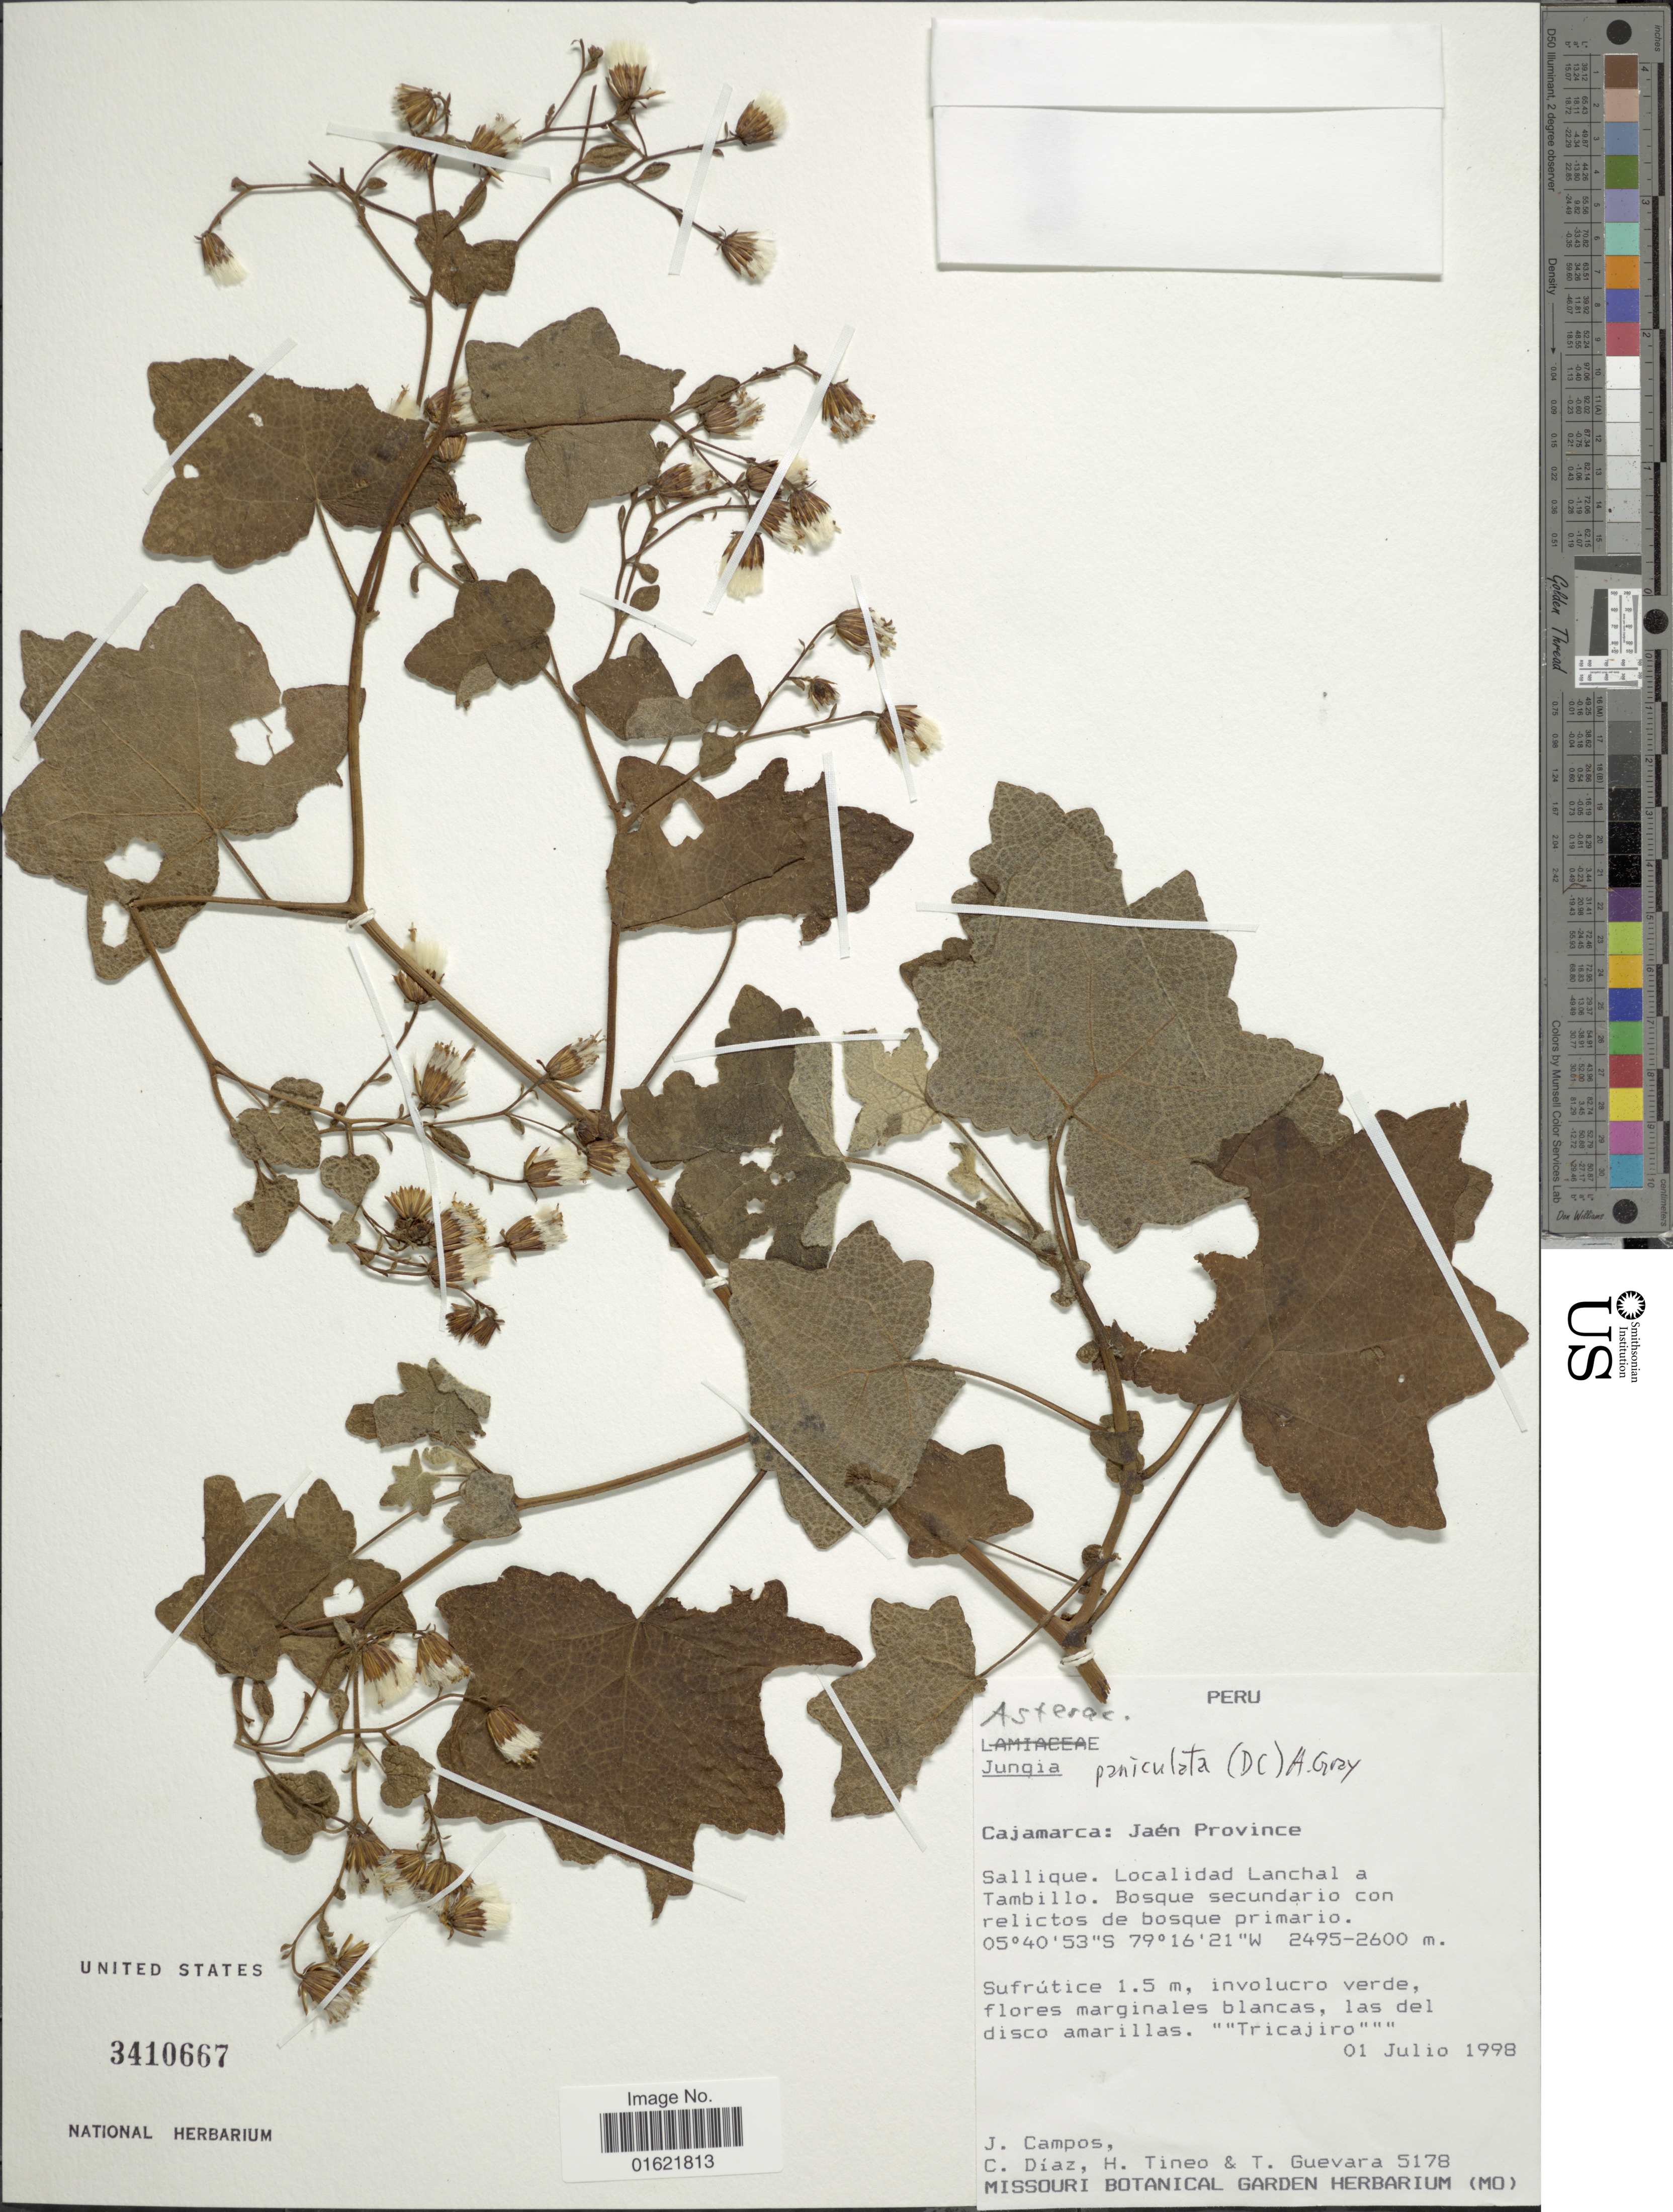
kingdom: Plantae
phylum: Tracheophyta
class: Magnoliopsida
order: Asterales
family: Asteraceae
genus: Jungia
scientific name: Jungia paniculata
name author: (DC.) A. Gray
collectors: J. Campos, C. Díaz, H. Tineo & T. Guevara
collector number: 5178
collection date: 1998-07-01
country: Peru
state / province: Cajamarca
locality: Jean Province. Sallique. Localidad Lanchai a Tambillo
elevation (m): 2495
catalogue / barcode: US 3410667